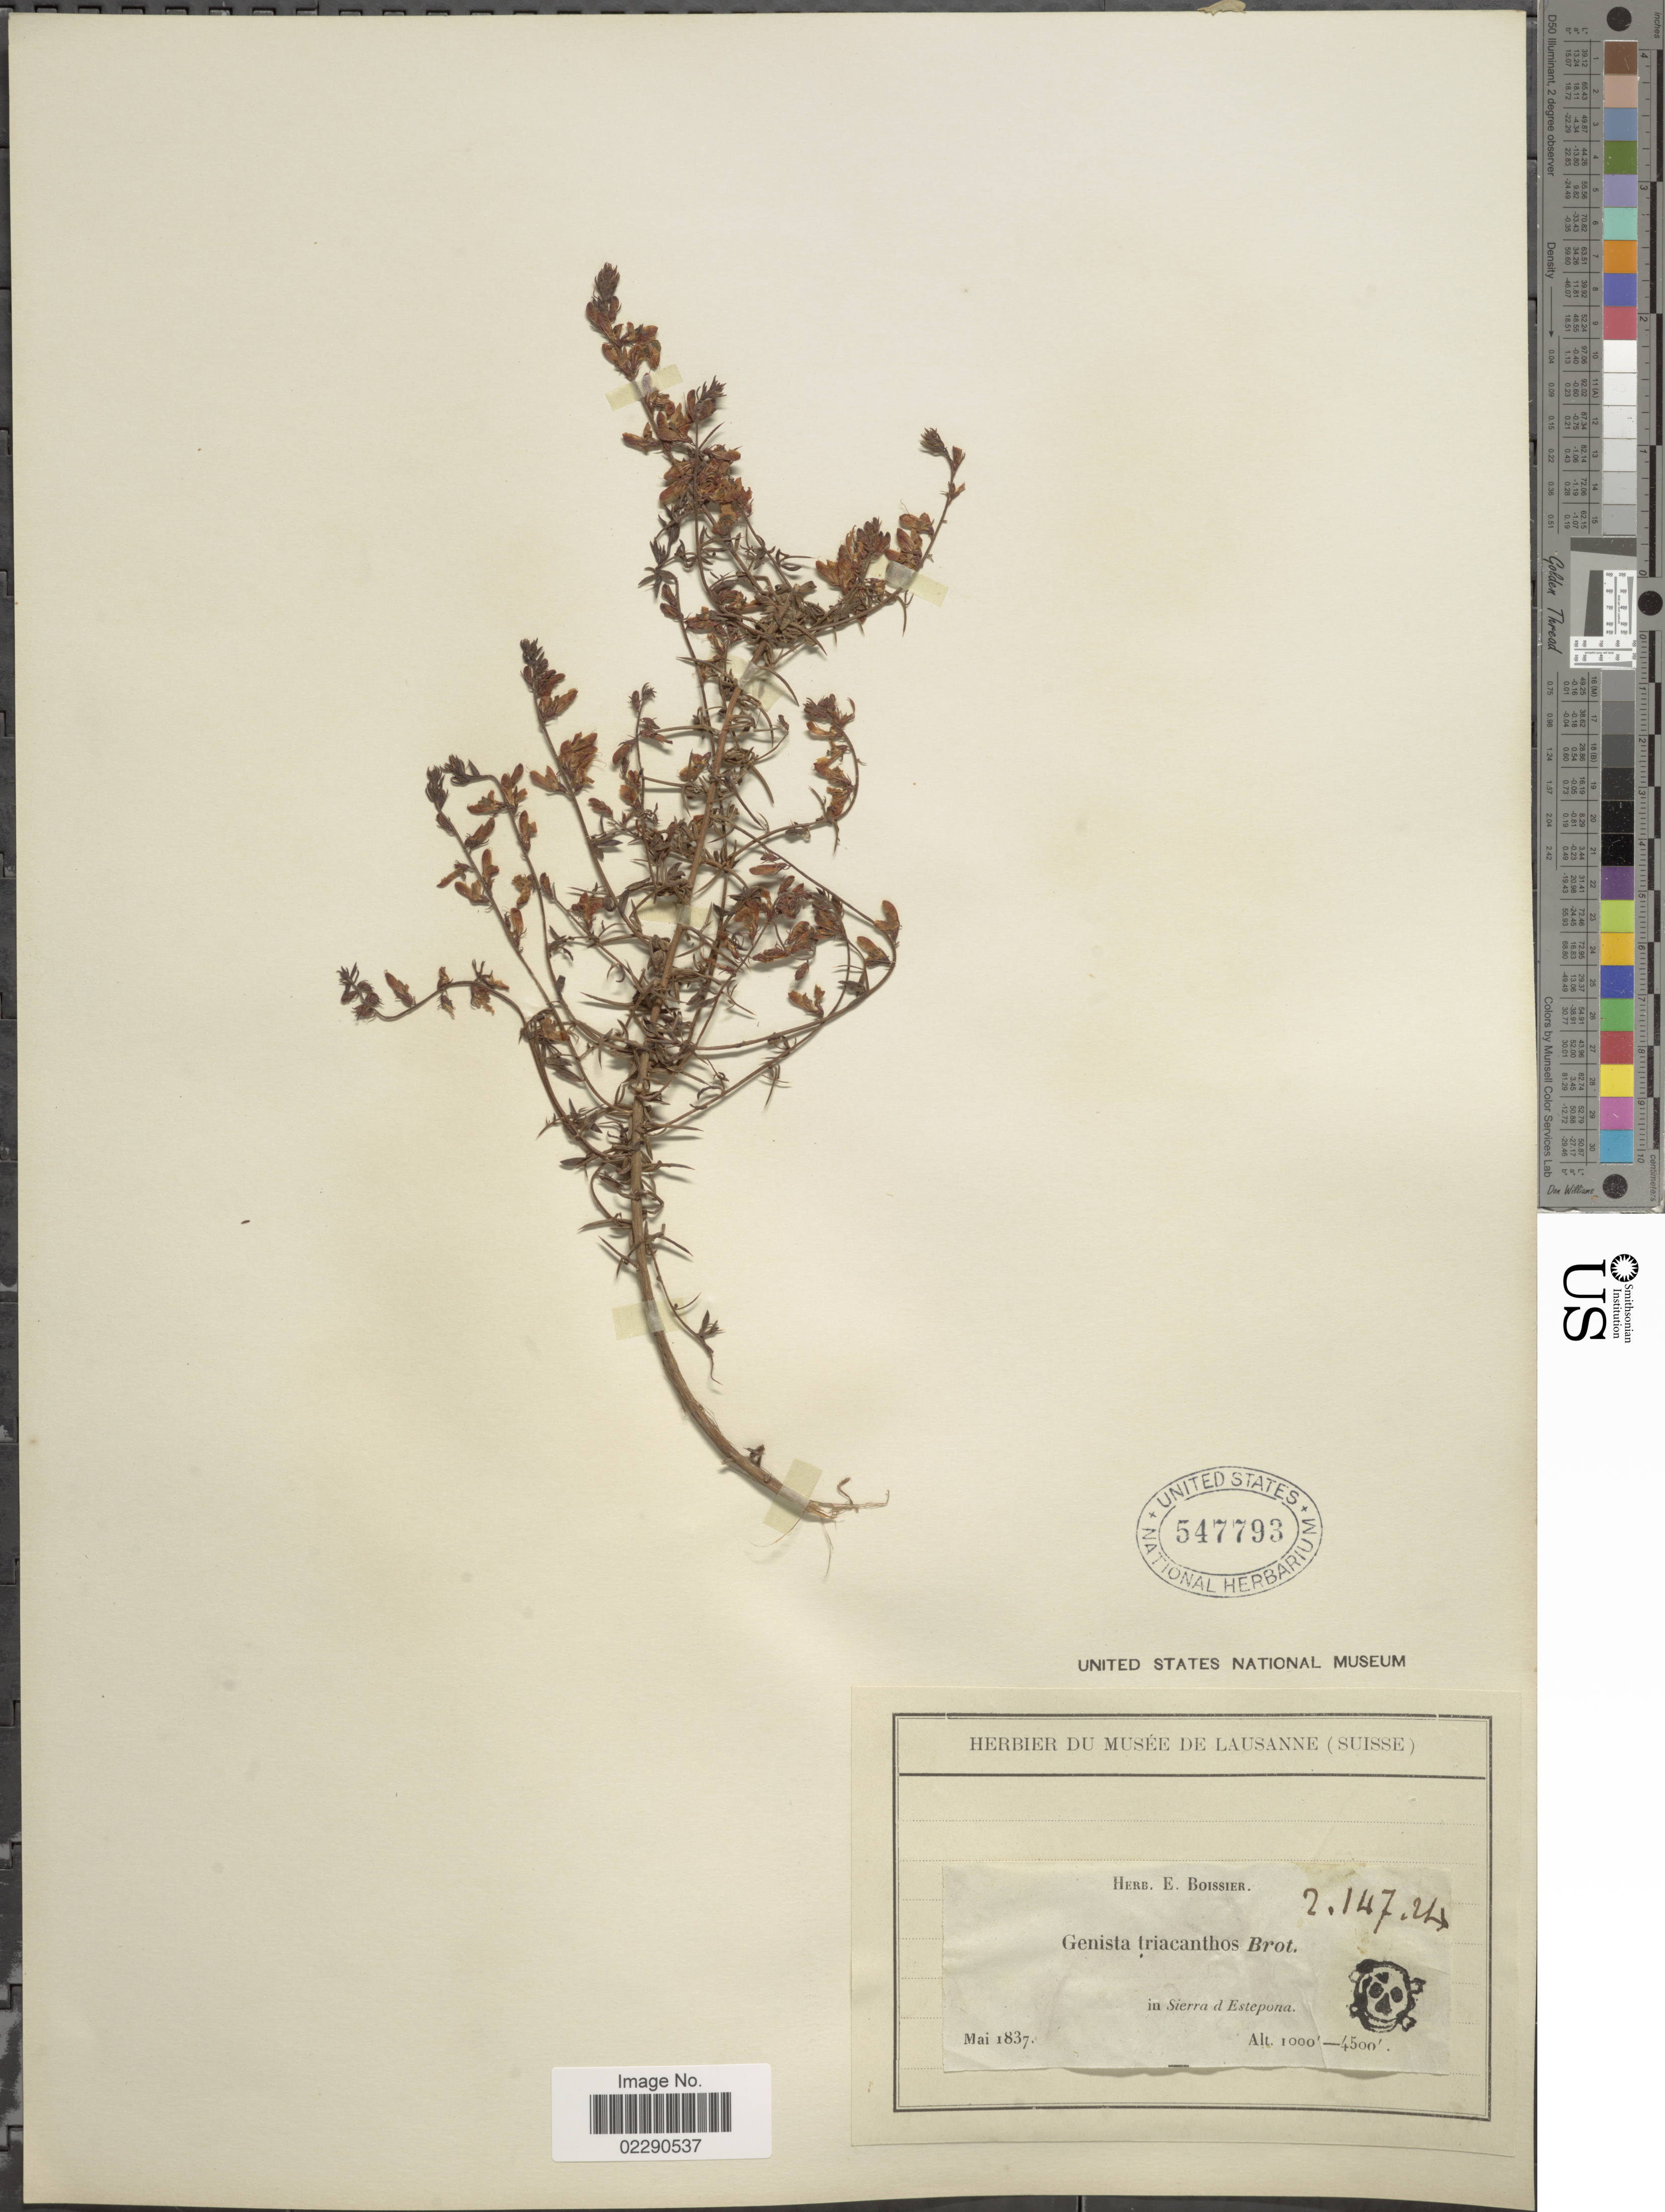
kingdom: Plantae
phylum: Tracheophyta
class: Magnoliopsida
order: Fabales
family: Fabaceae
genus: Genista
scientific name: Genista triacanthos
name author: Brot.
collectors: ex herb. E. Boissier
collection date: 1837-05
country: Spain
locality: Sierra de Estepona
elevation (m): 305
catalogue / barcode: US 547793